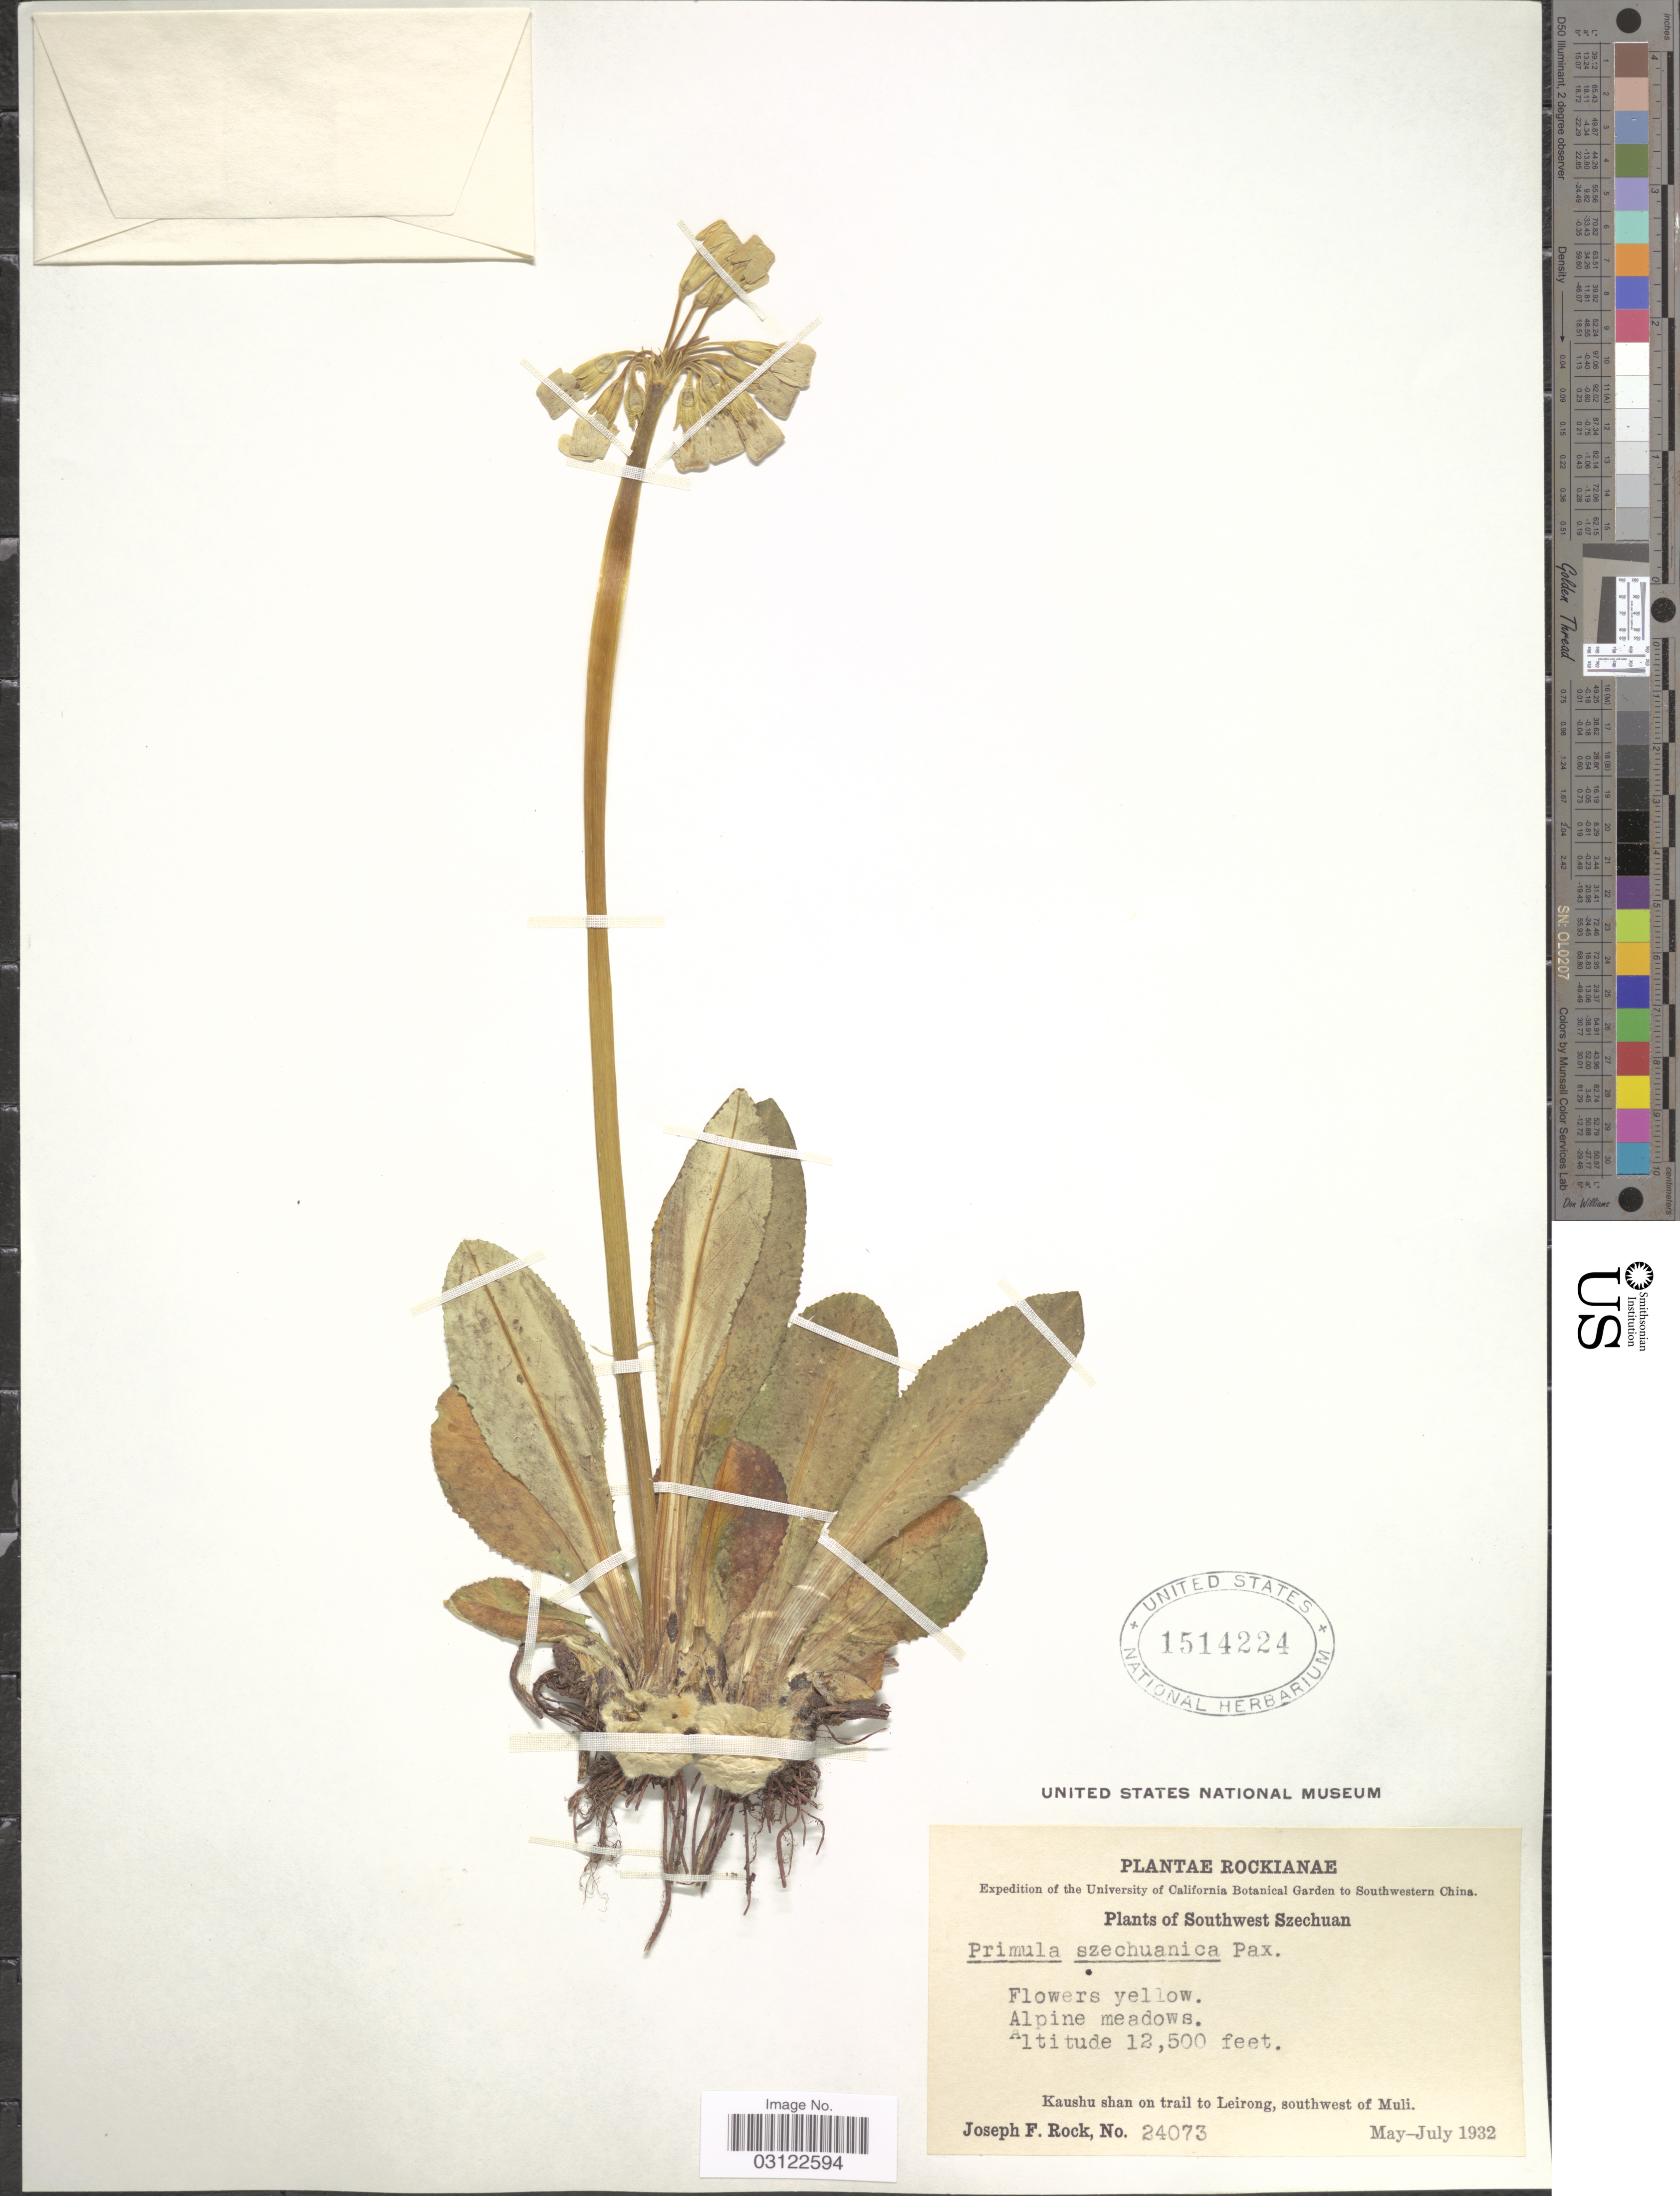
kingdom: Plantae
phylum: Tracheophyta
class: Magnoliopsida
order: Ericales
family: Primulaceae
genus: Primula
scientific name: Primula szechuanica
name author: Pax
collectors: J. F. Rock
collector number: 24073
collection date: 1932-05/1932-07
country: China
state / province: Sichuan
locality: Southwestern China. Southwest Szechuan. Alpine meadows. Kaushu shan on trail to Leirong, southwest of Muli.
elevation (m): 3810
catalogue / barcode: US 1514224